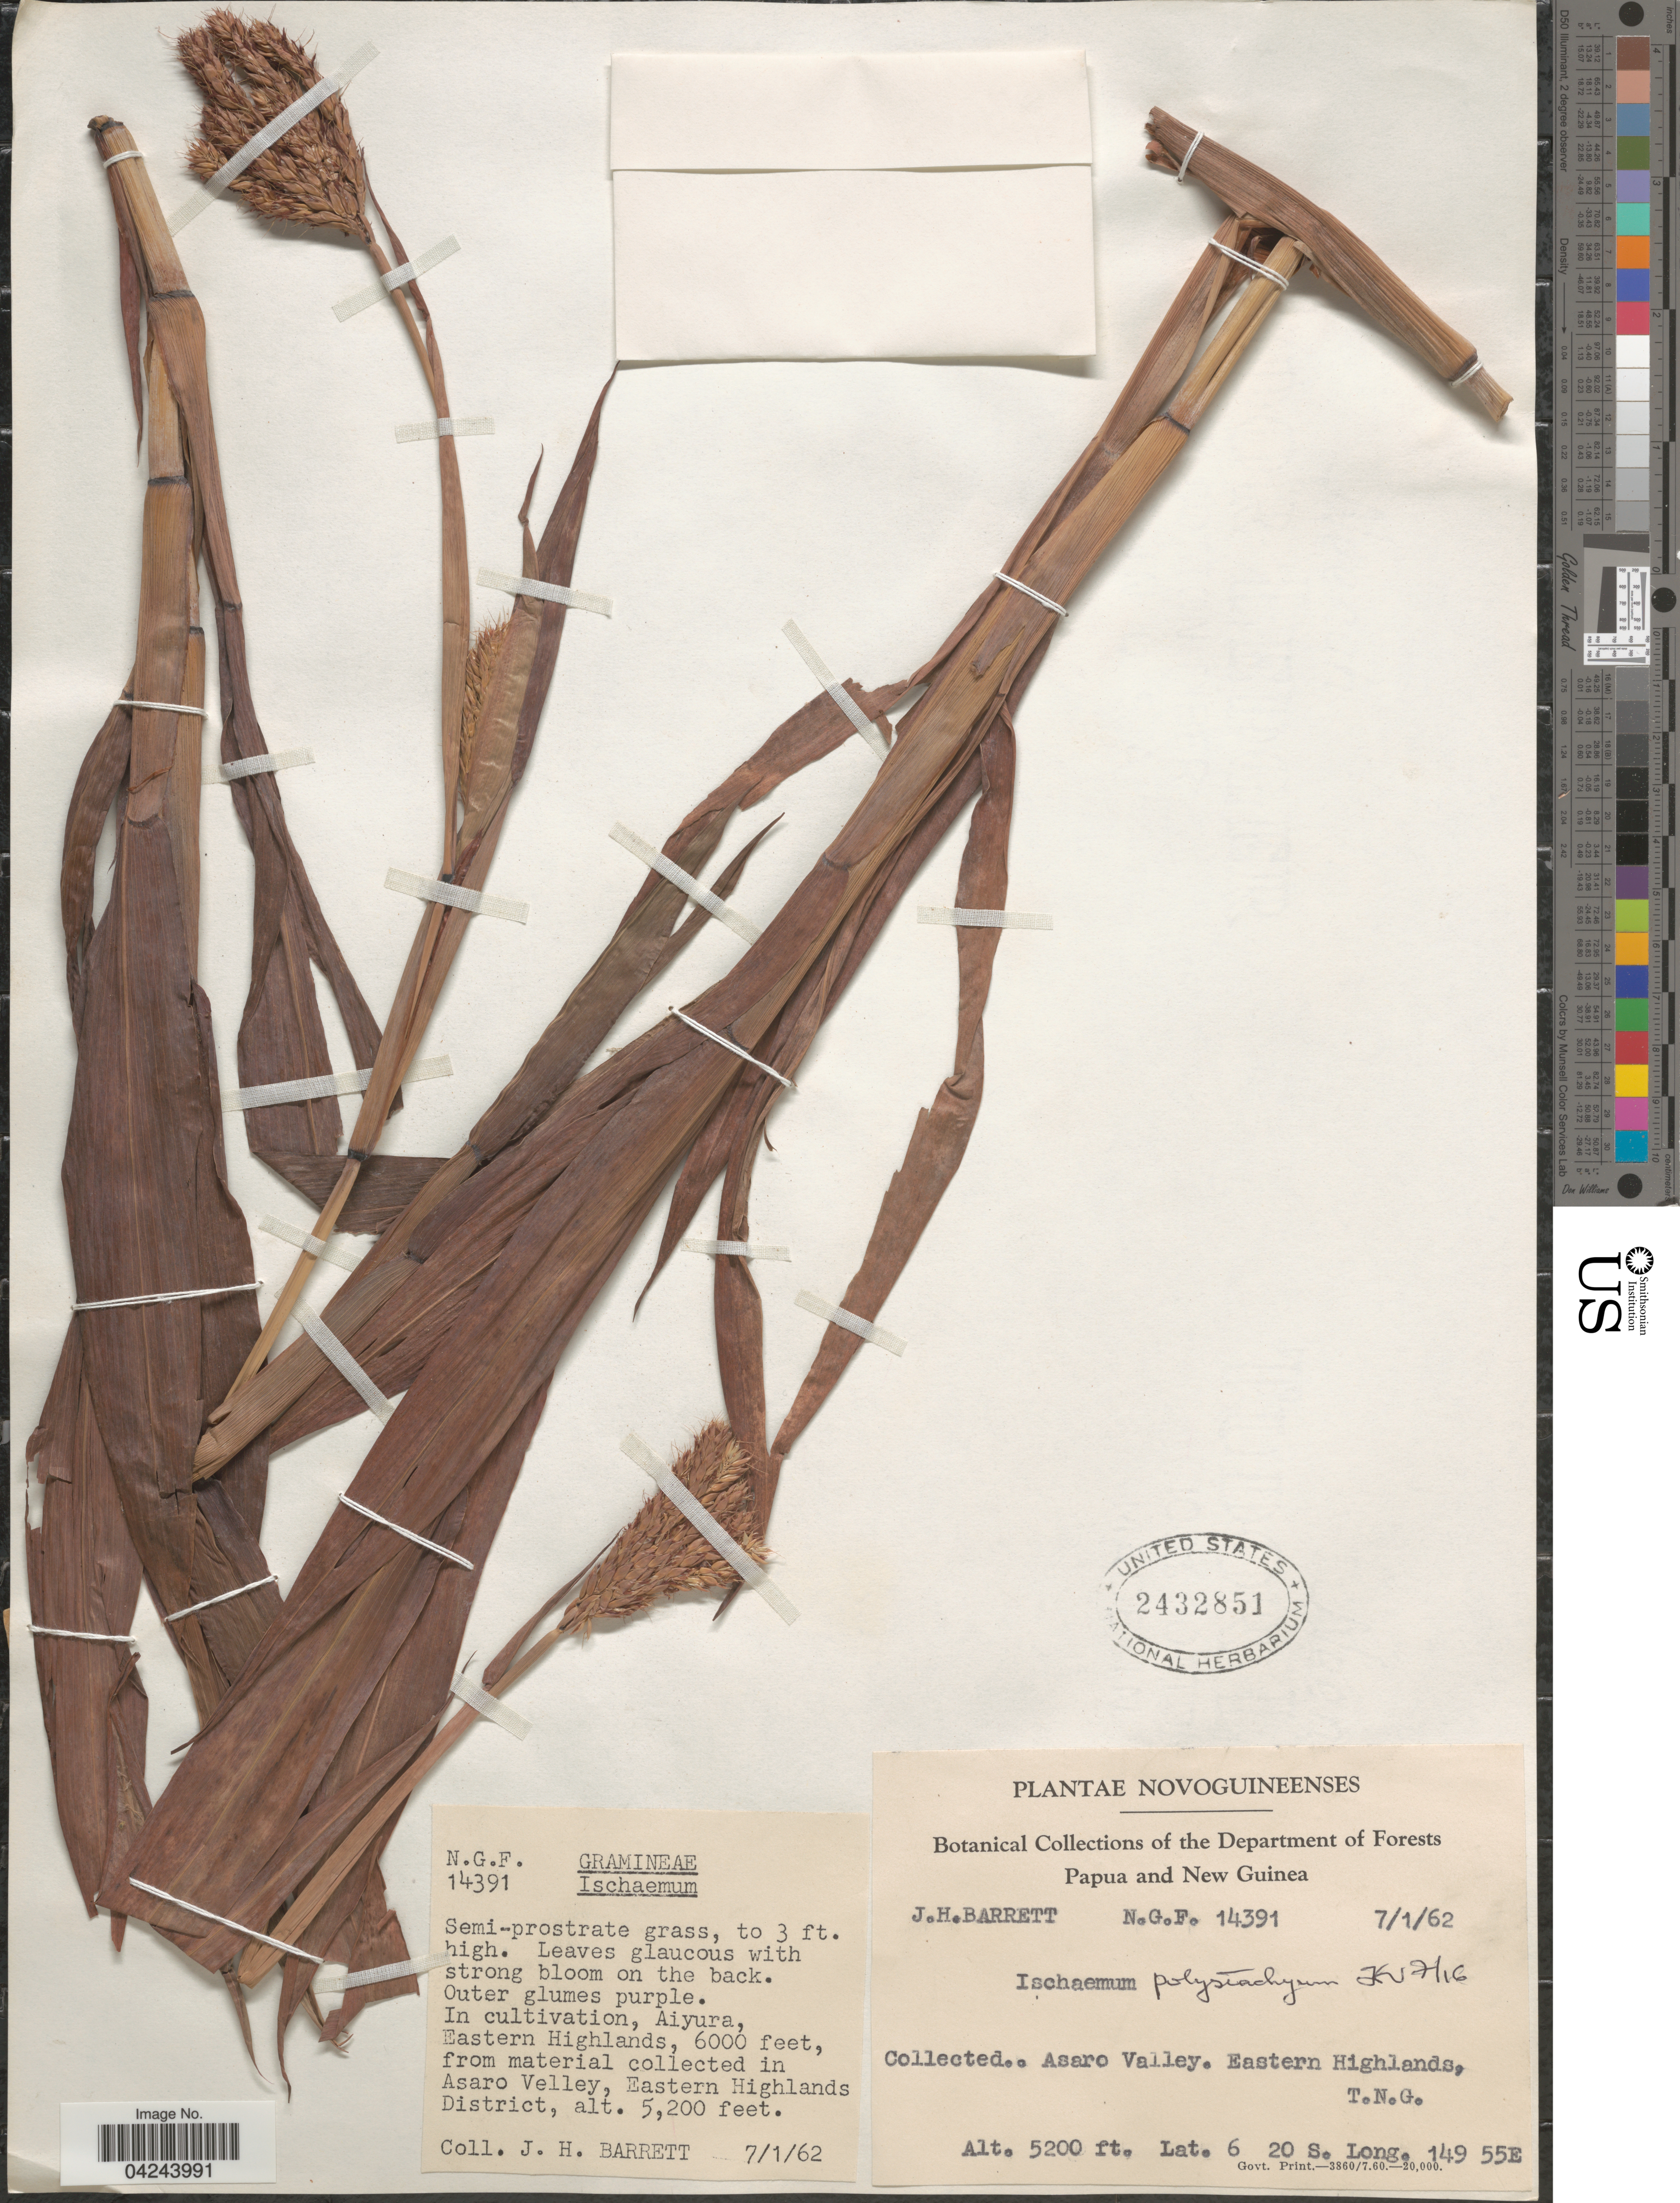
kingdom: Plantae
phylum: Tracheophyta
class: Liliopsida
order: Poales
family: Poaceae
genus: Ischaemum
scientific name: Ischaemum sp.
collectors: J. Barrett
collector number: N.G.F.14391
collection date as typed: Transcribed d/m/y: 7/1/62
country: Papua New Guinea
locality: Novoguineenses. In cultivation, Aiyura, Eastern Highlands. The Department of Forests Papua and New Guinea [unsure placement]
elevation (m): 1829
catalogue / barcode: US 2432851